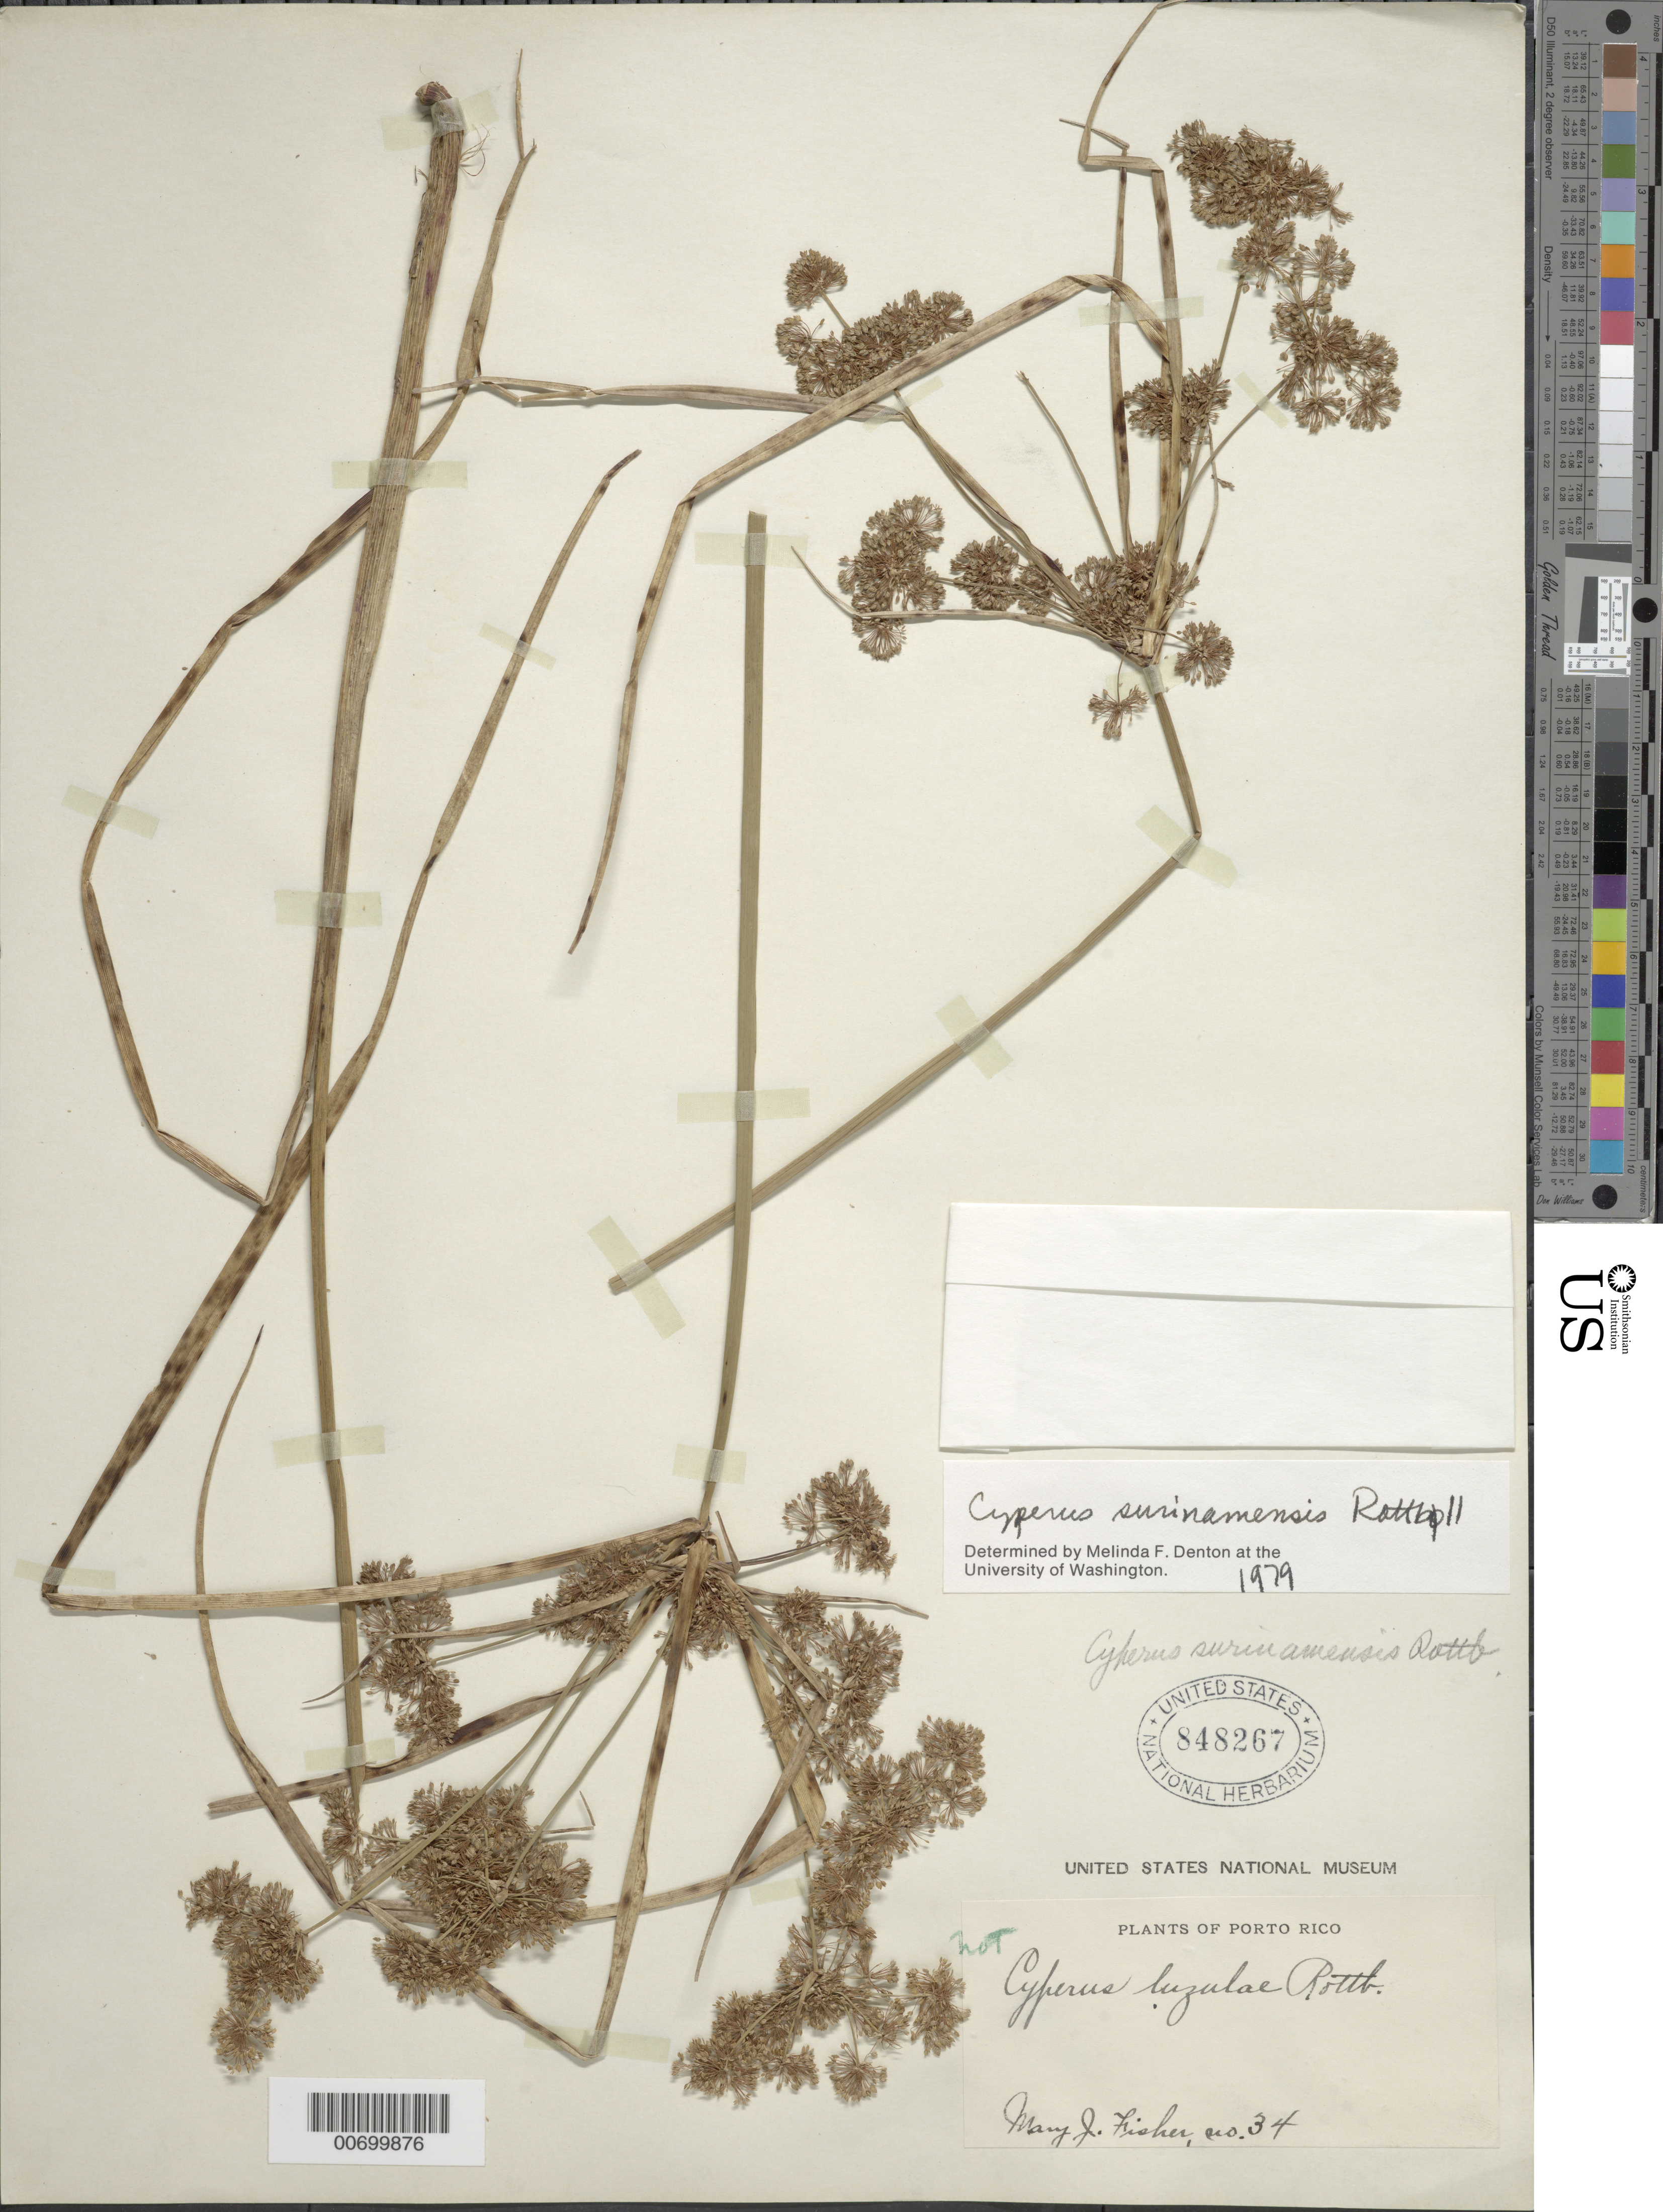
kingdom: Plantae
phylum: Tracheophyta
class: Liliopsida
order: Poales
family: Cyperaceae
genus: Cyperus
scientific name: Cyperus surinamensis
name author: Rottb.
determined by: Denton, M. F.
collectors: M. J. Fisher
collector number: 34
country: Puerto Rico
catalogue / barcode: US 848267